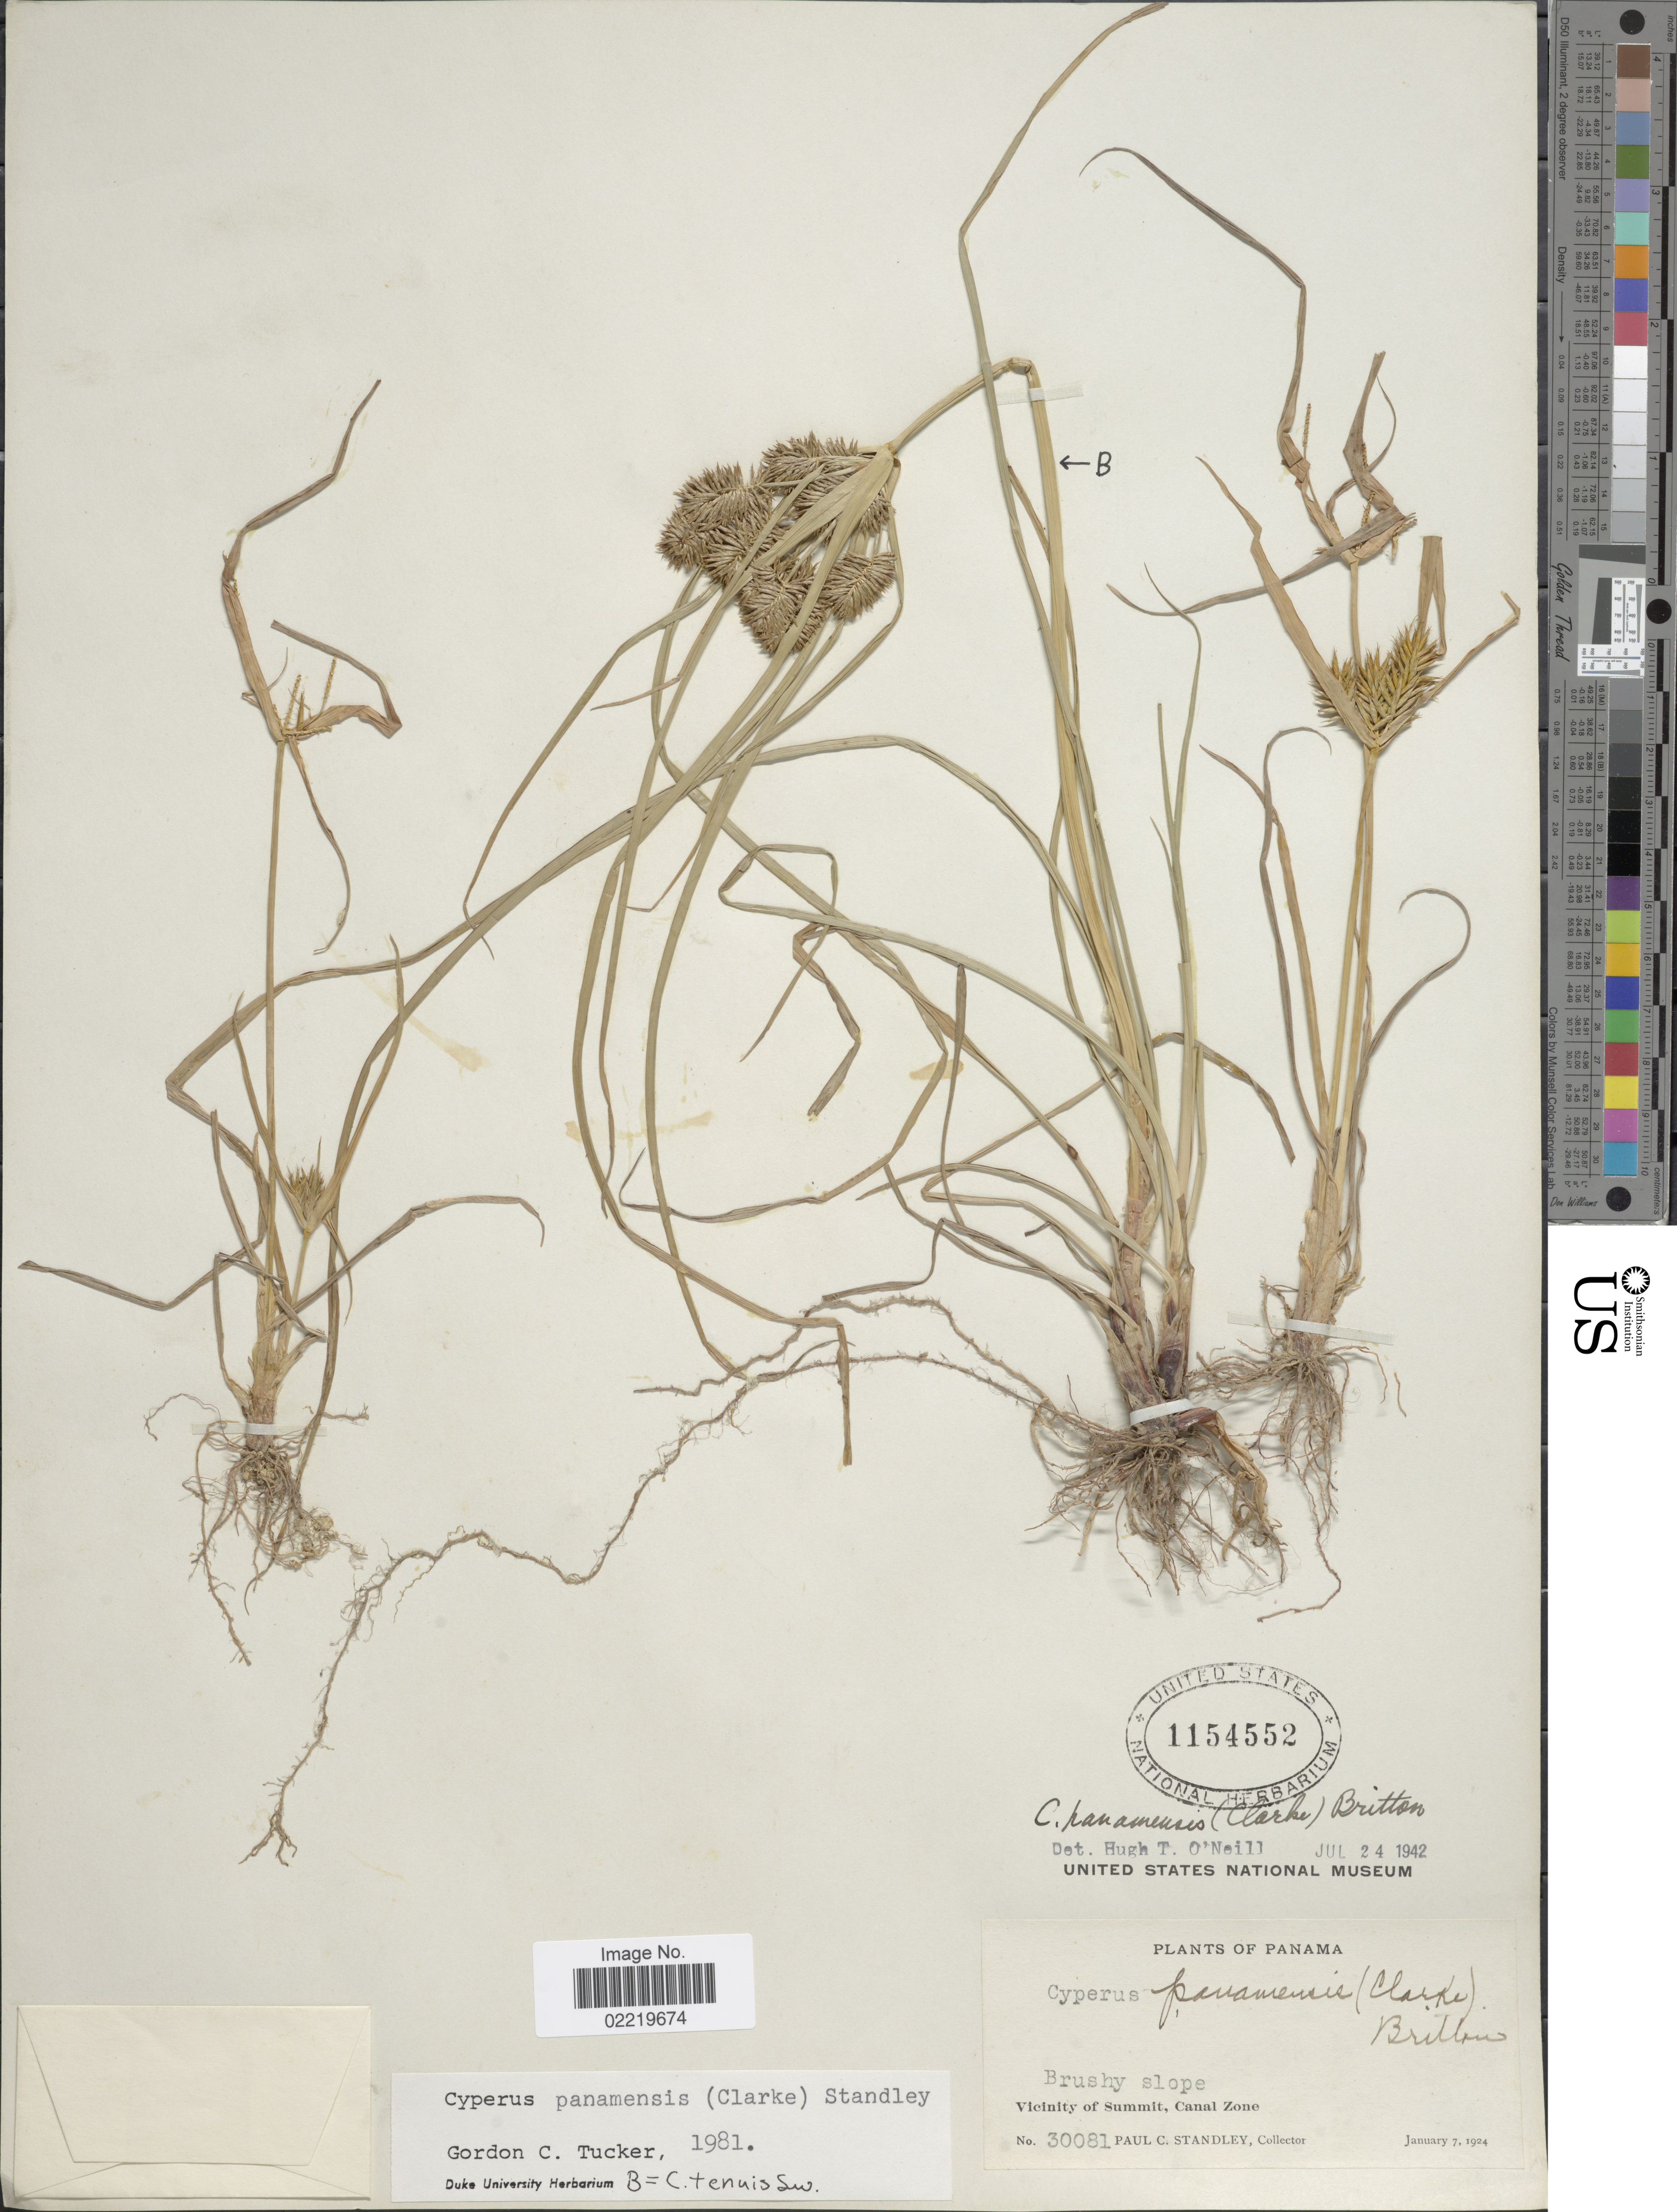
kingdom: Plantae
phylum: Tracheophyta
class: Liliopsida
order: Poales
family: Cyperaceae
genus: Cyperus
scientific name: Cyperus panamensis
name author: (C.B. Clarke) Britton ex Standl.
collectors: P. C. Standley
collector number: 30081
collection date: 1924-01-07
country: Panama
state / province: Colón / Panamá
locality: Brushy slope, Vicinity of Summit, Canal Zone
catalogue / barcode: US 1154552